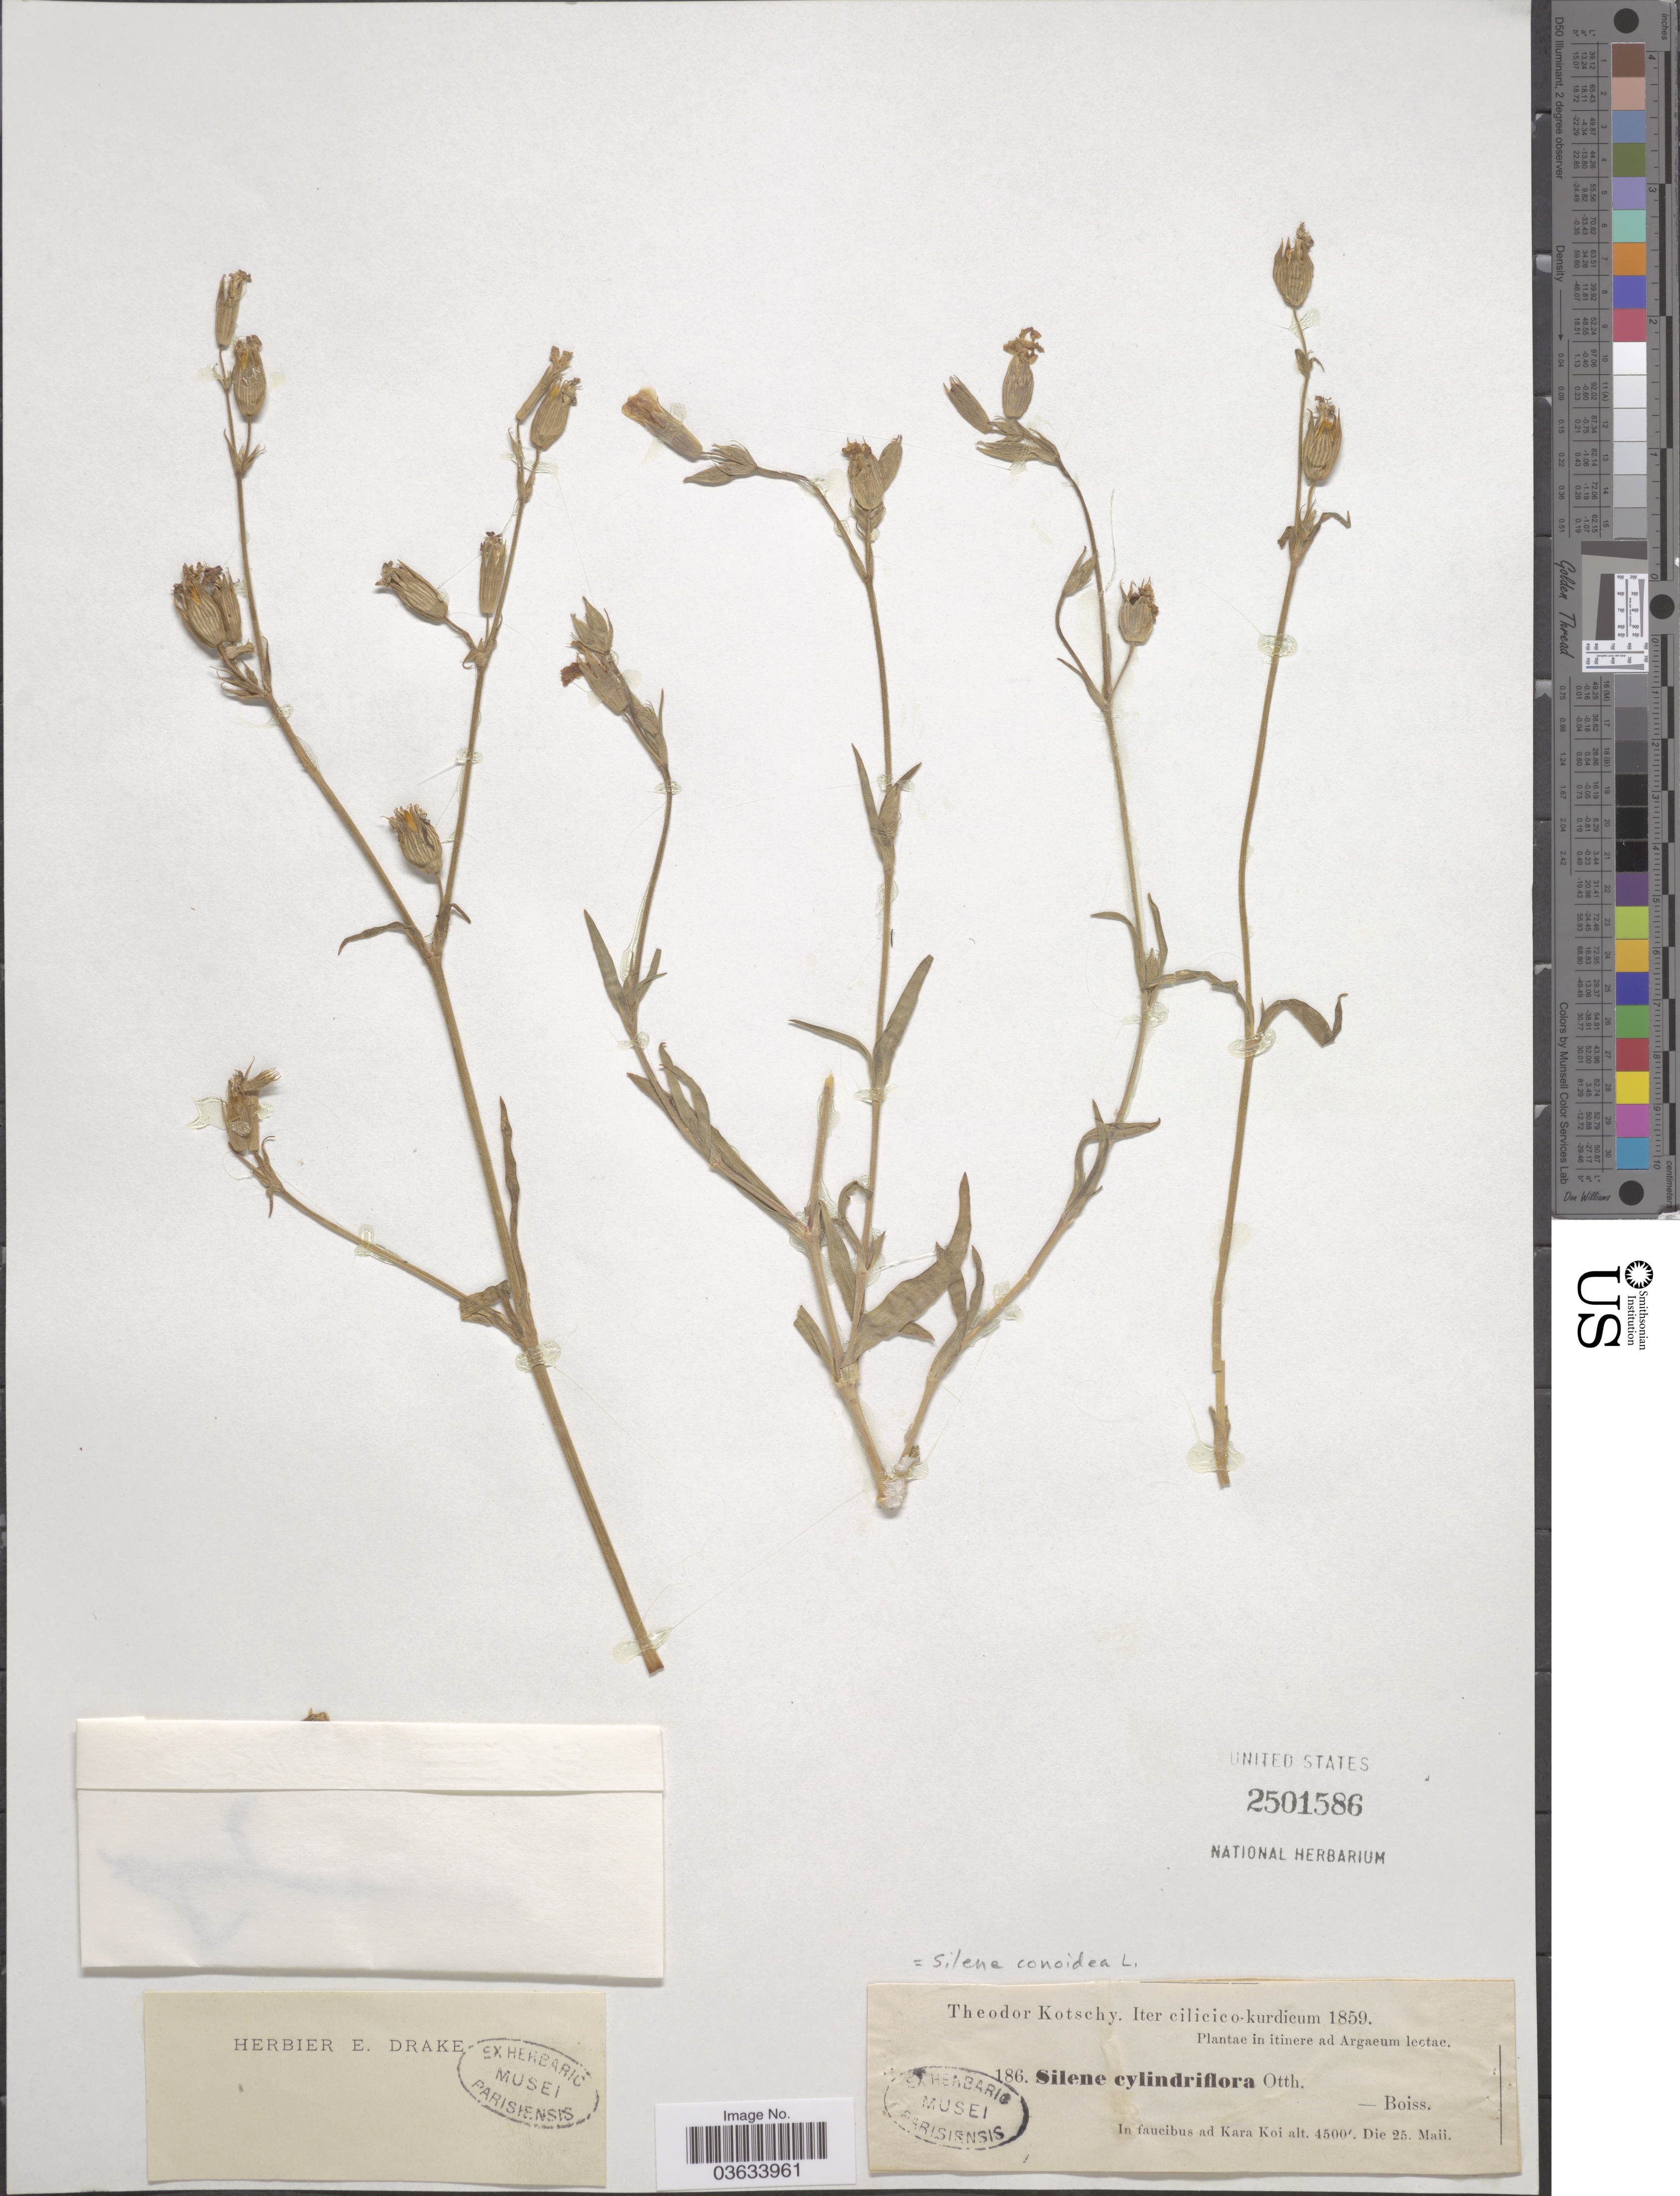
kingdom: Plantae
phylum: Tracheophyta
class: Magnoliopsida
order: Caryophyllales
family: Caryophyllaceae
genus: Silene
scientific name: Silene conoidea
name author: L.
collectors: K. G. Kotschy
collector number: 186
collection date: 1859-05-25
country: Turkey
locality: Iter cilicico-kurdicum. In itinere ad Argaeum. In faucibus ad Kara Koi.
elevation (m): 1372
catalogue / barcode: US 2501586